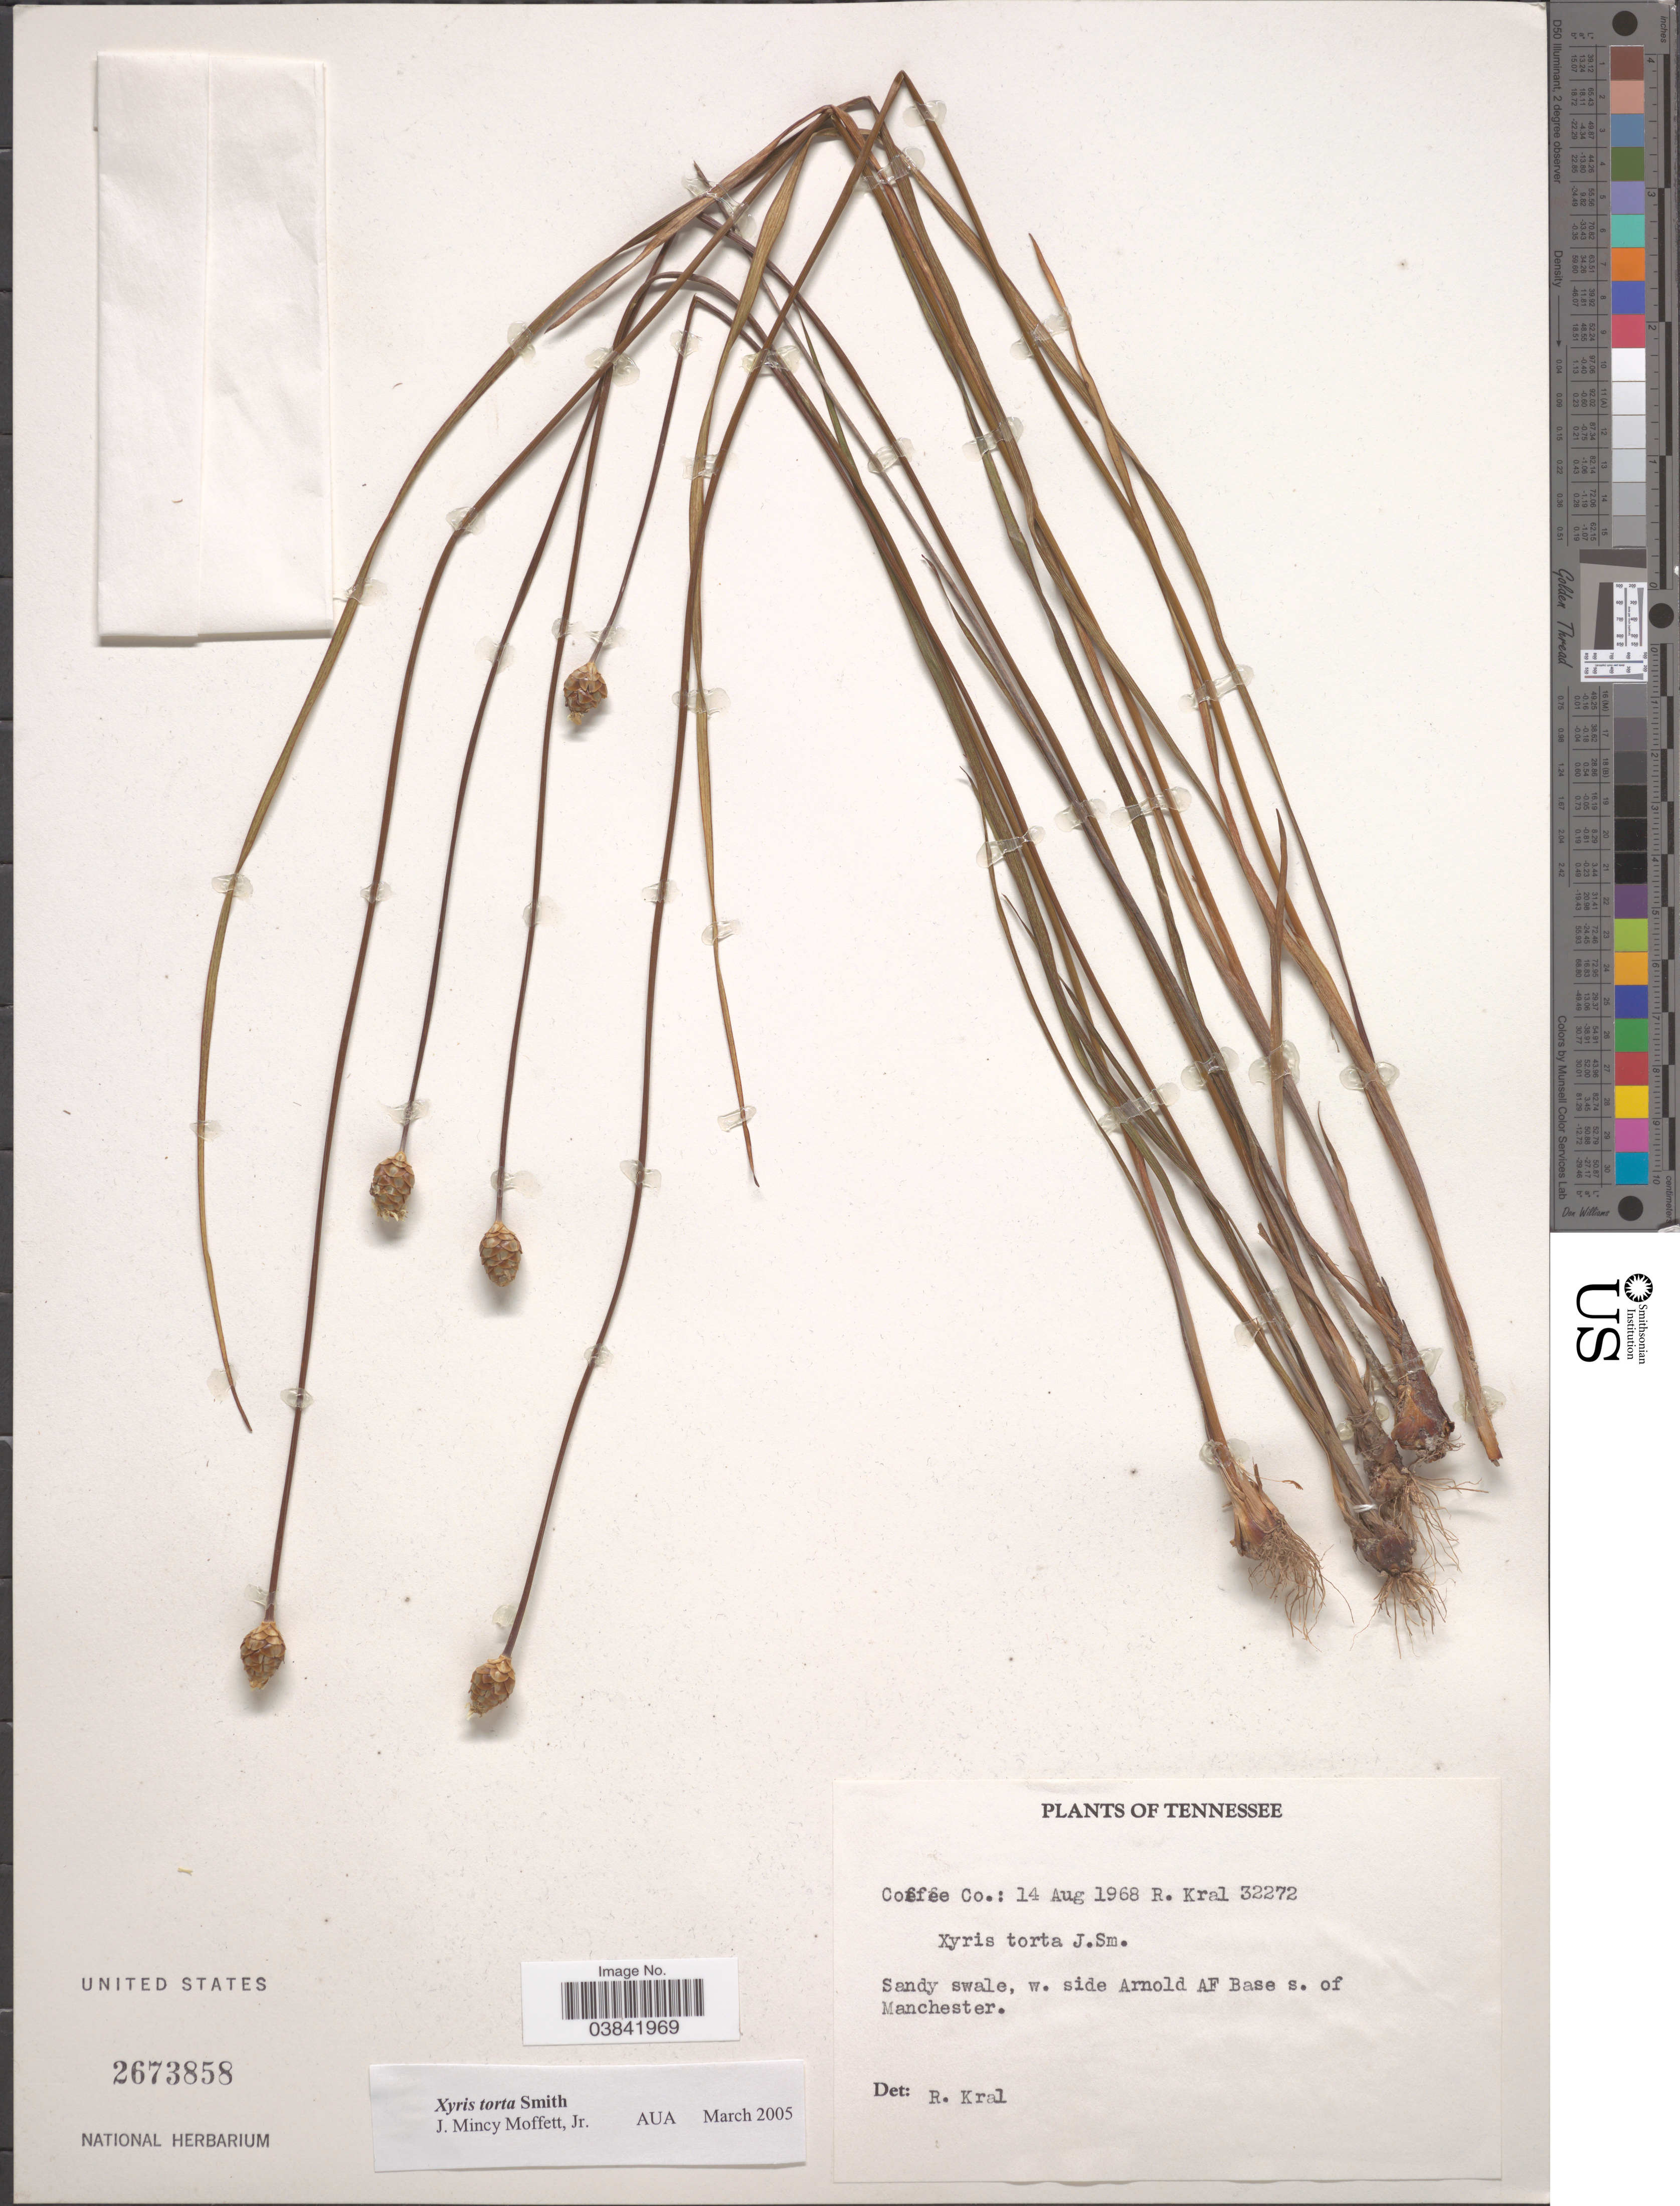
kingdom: Plantae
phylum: Tracheophyta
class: Liliopsida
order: Poales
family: Xyridaceae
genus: Xyris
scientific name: Xyris torta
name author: Sm.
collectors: R. Kral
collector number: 32272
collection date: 1968-08-14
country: United States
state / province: Tennessee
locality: Coffee Co.: Sandy swale, w. side Arnold AF Base s. of Manchester.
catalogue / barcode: US 2673858